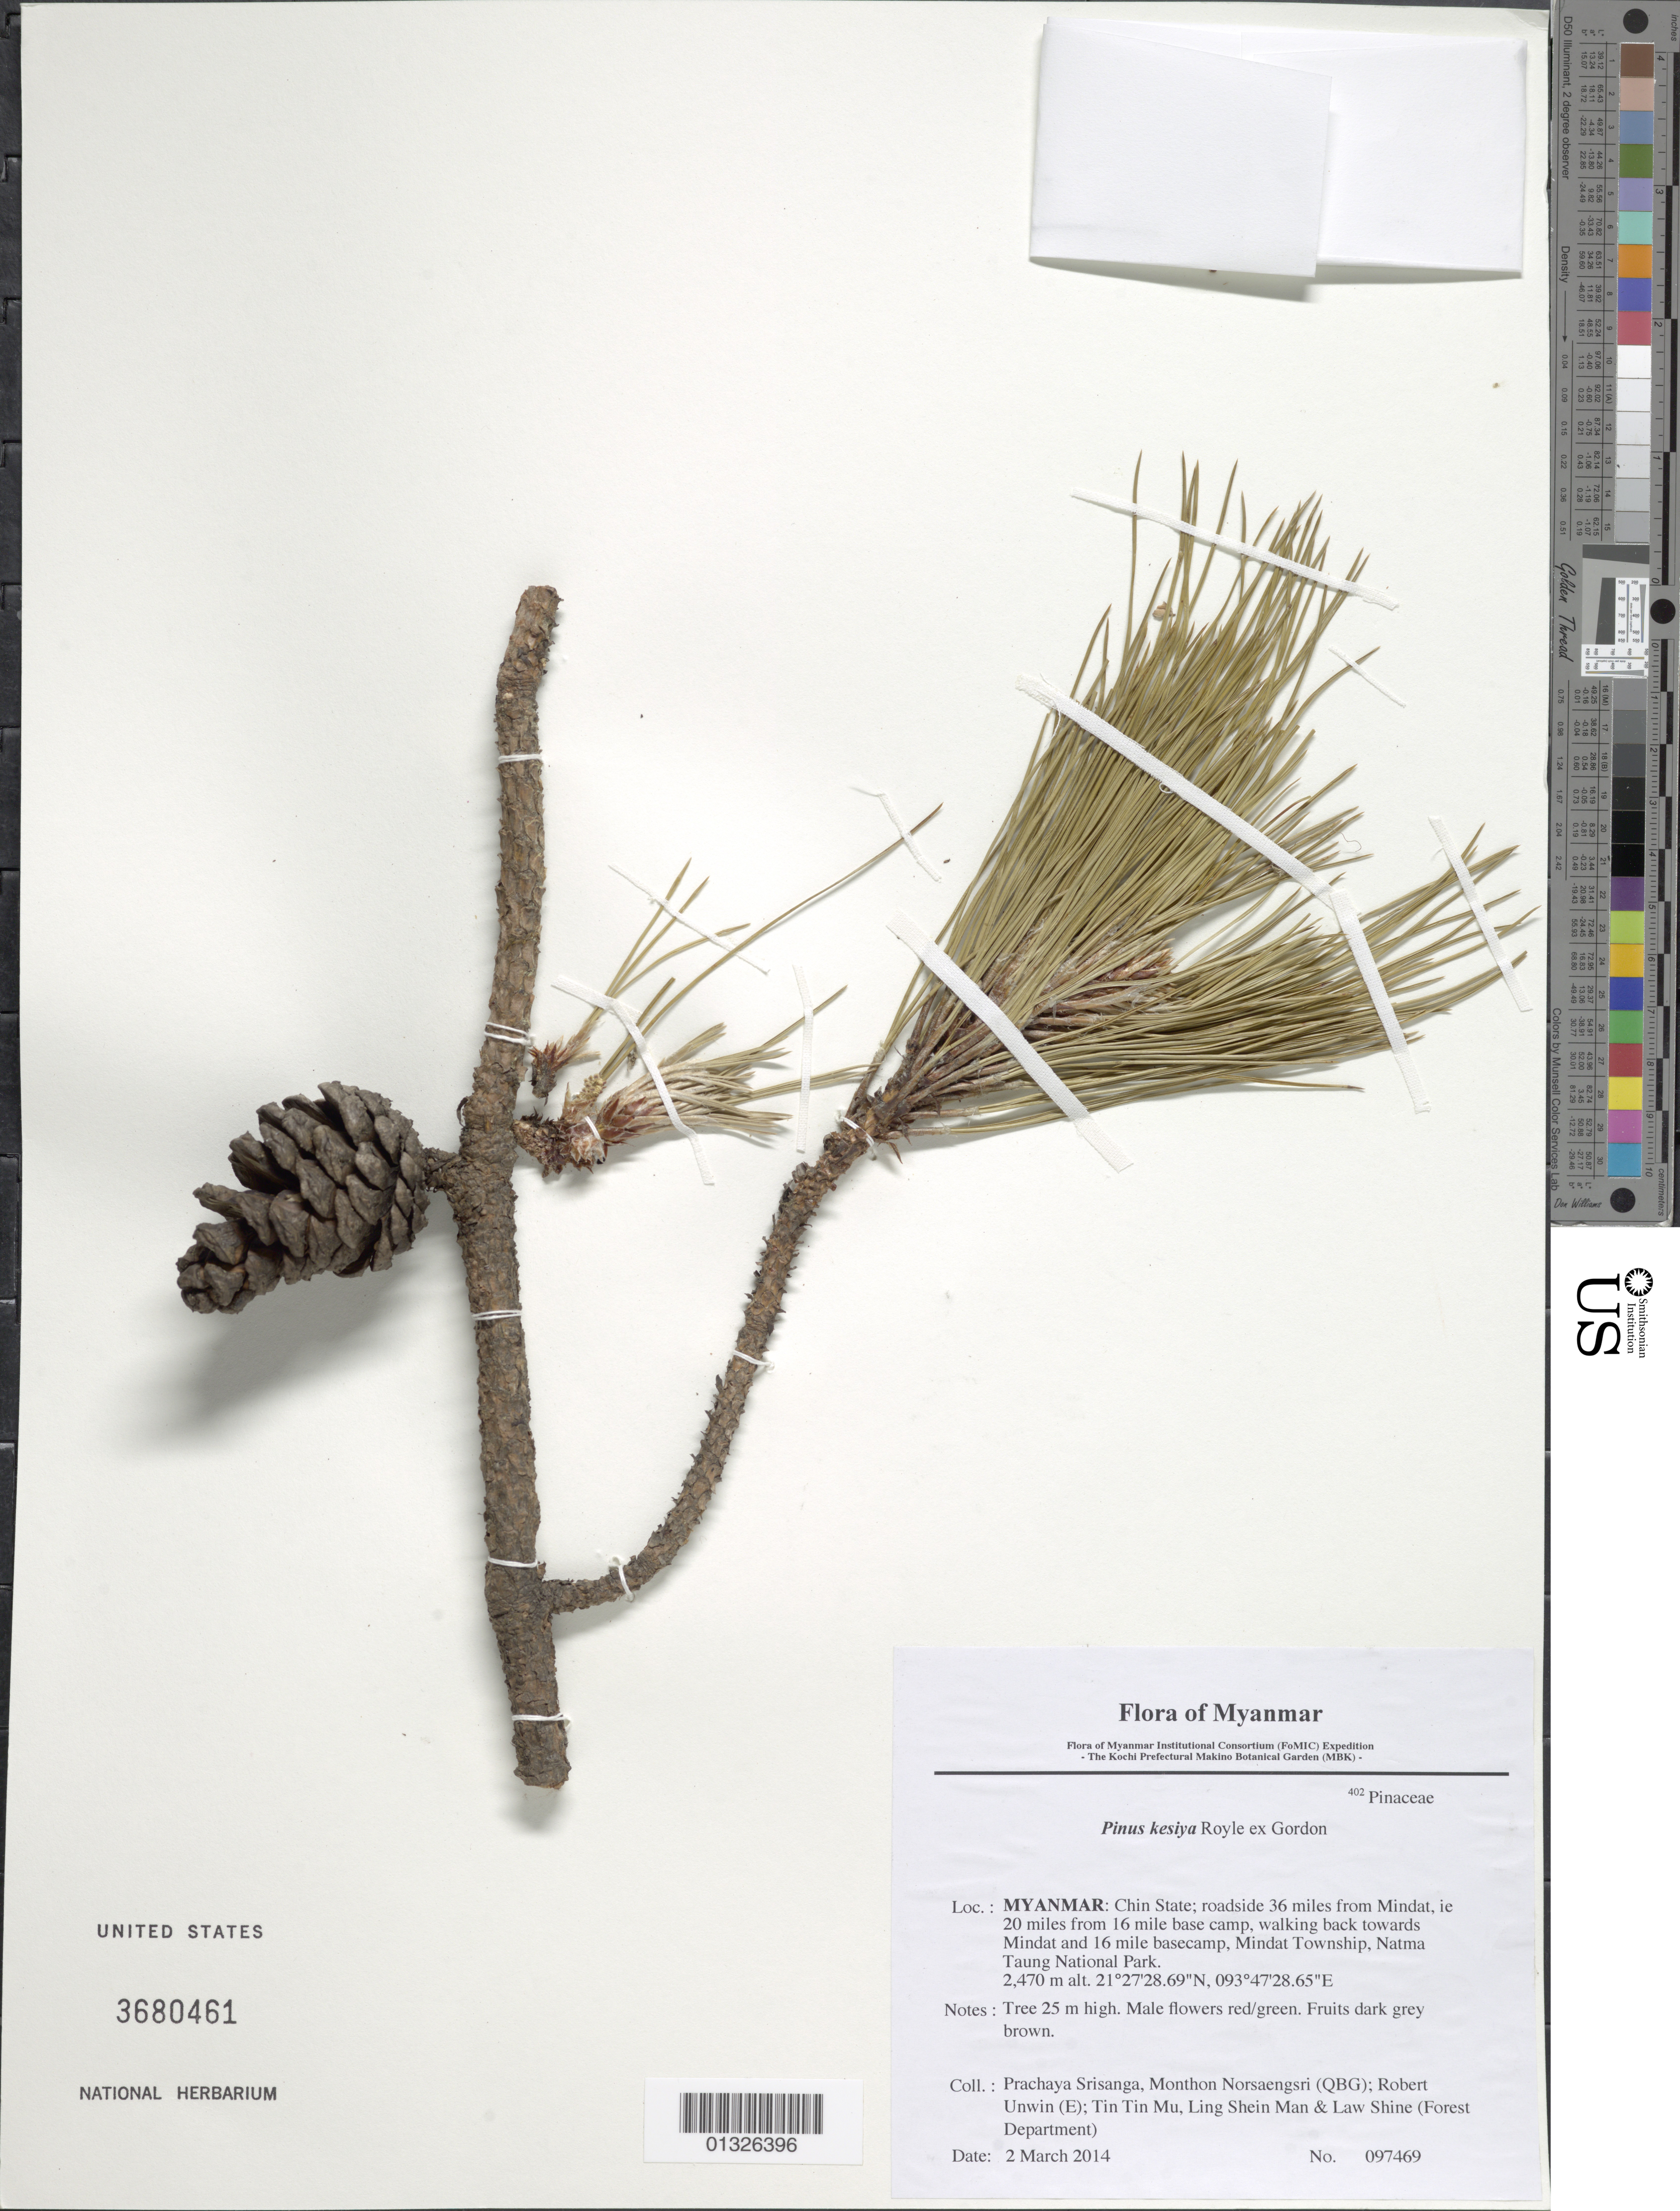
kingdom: Plantae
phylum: Tracheophyta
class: Pinopsida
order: Pinales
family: Pinaceae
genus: Pinus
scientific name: Pinus khasya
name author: Royle ex Hook. f.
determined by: Fujikawa, Kazumi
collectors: P. Srisanga, M. Norsaengsri, R. Unwin, Tin Tin Mu, Ling Shein Man & L. Shine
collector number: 97469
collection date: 2014-03-02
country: Myanmar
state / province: Chin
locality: Roadside 36 miles from Mindat, ie 20 miles from 16 mile base camp, walking back towards Mindat and 16 mile basecamp, Mindat Township, Natma Taung National Park.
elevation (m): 2470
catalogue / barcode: US 3680461